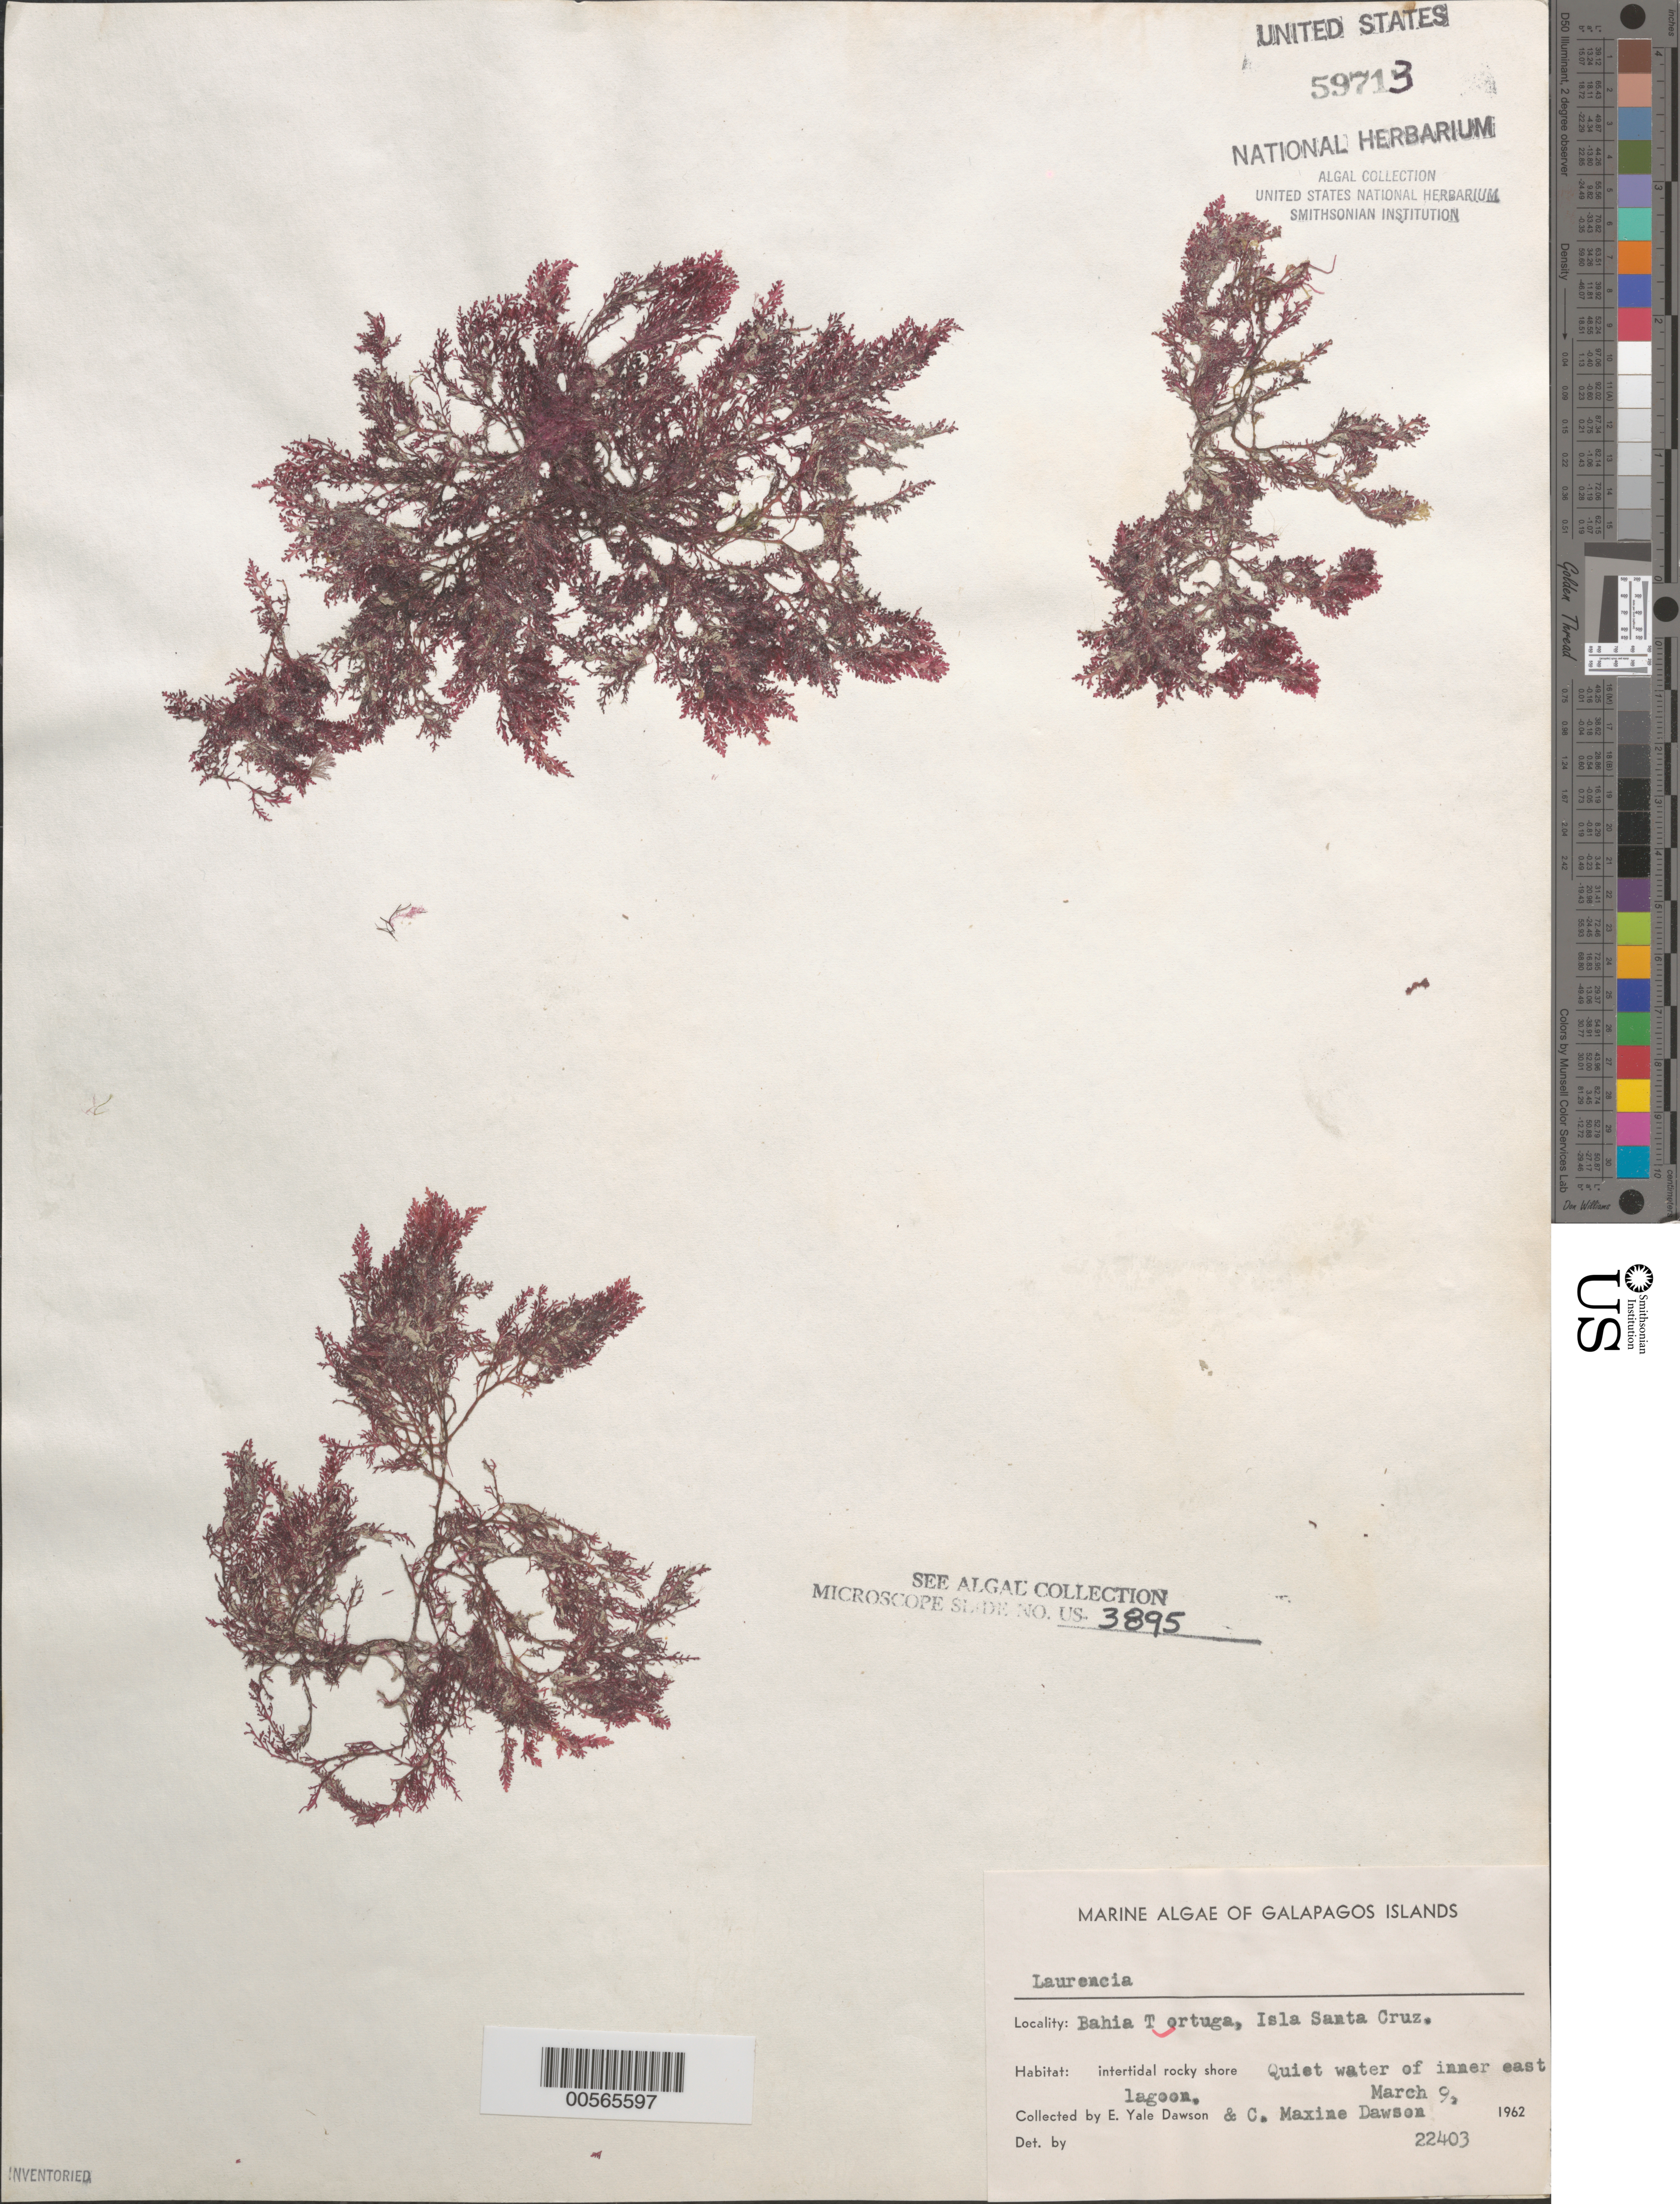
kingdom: Plantae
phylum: Rhodophyta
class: Florideophyceae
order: Ceramiales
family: Rhodomelaceae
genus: Laurencia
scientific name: Laurencia sp.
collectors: E. Y. Dawson & C. M. Dawson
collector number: EYD 22403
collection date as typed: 09 Mar 1962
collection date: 1962-03-09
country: Ecuador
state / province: Colón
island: Santa Cruz [Indefatigable, Chaves]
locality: Bahia Tortuga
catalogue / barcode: US 59713